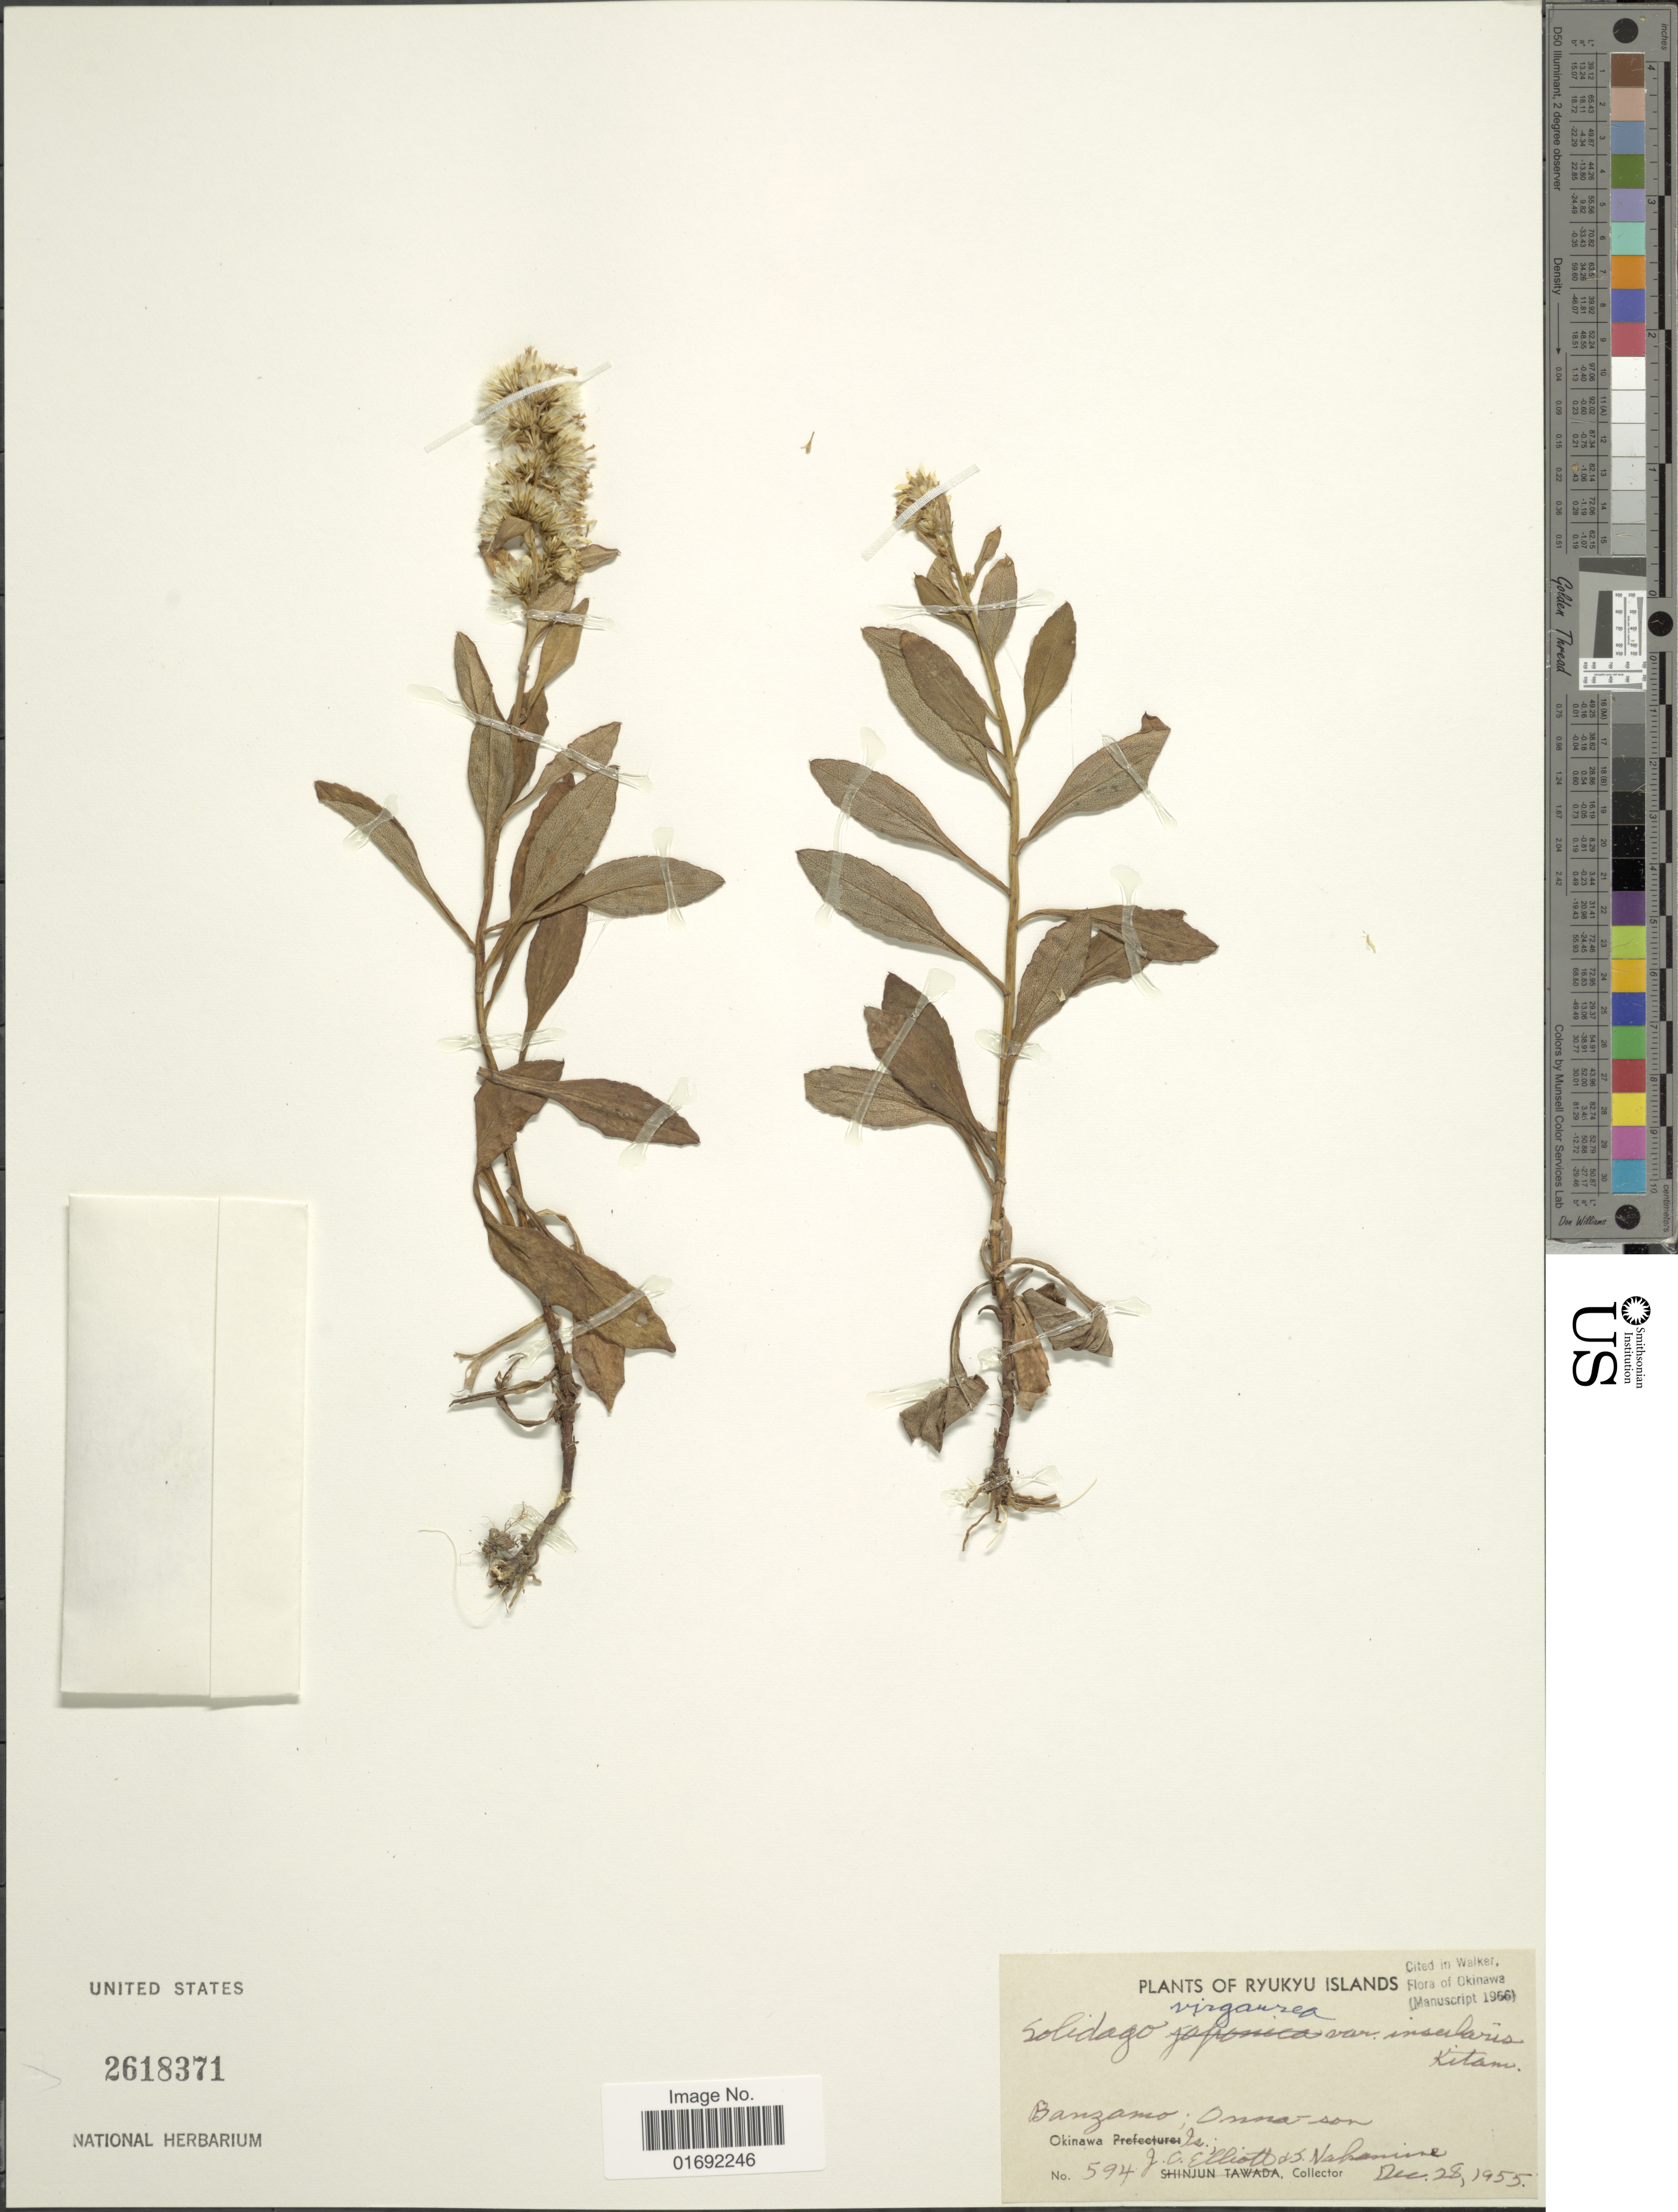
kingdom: Plantae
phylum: Tracheophyta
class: Magnoliopsida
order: Asterales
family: Asteraceae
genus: Solidago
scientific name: Solidago virgaurea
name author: L.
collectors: J. C. Elliott & S. Nakamine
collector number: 594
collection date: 1955-12-28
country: Japan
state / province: Okinawa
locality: Ryukyu Islands, Banzamo, Onna-son, Okinawa Is.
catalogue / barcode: US 2618371